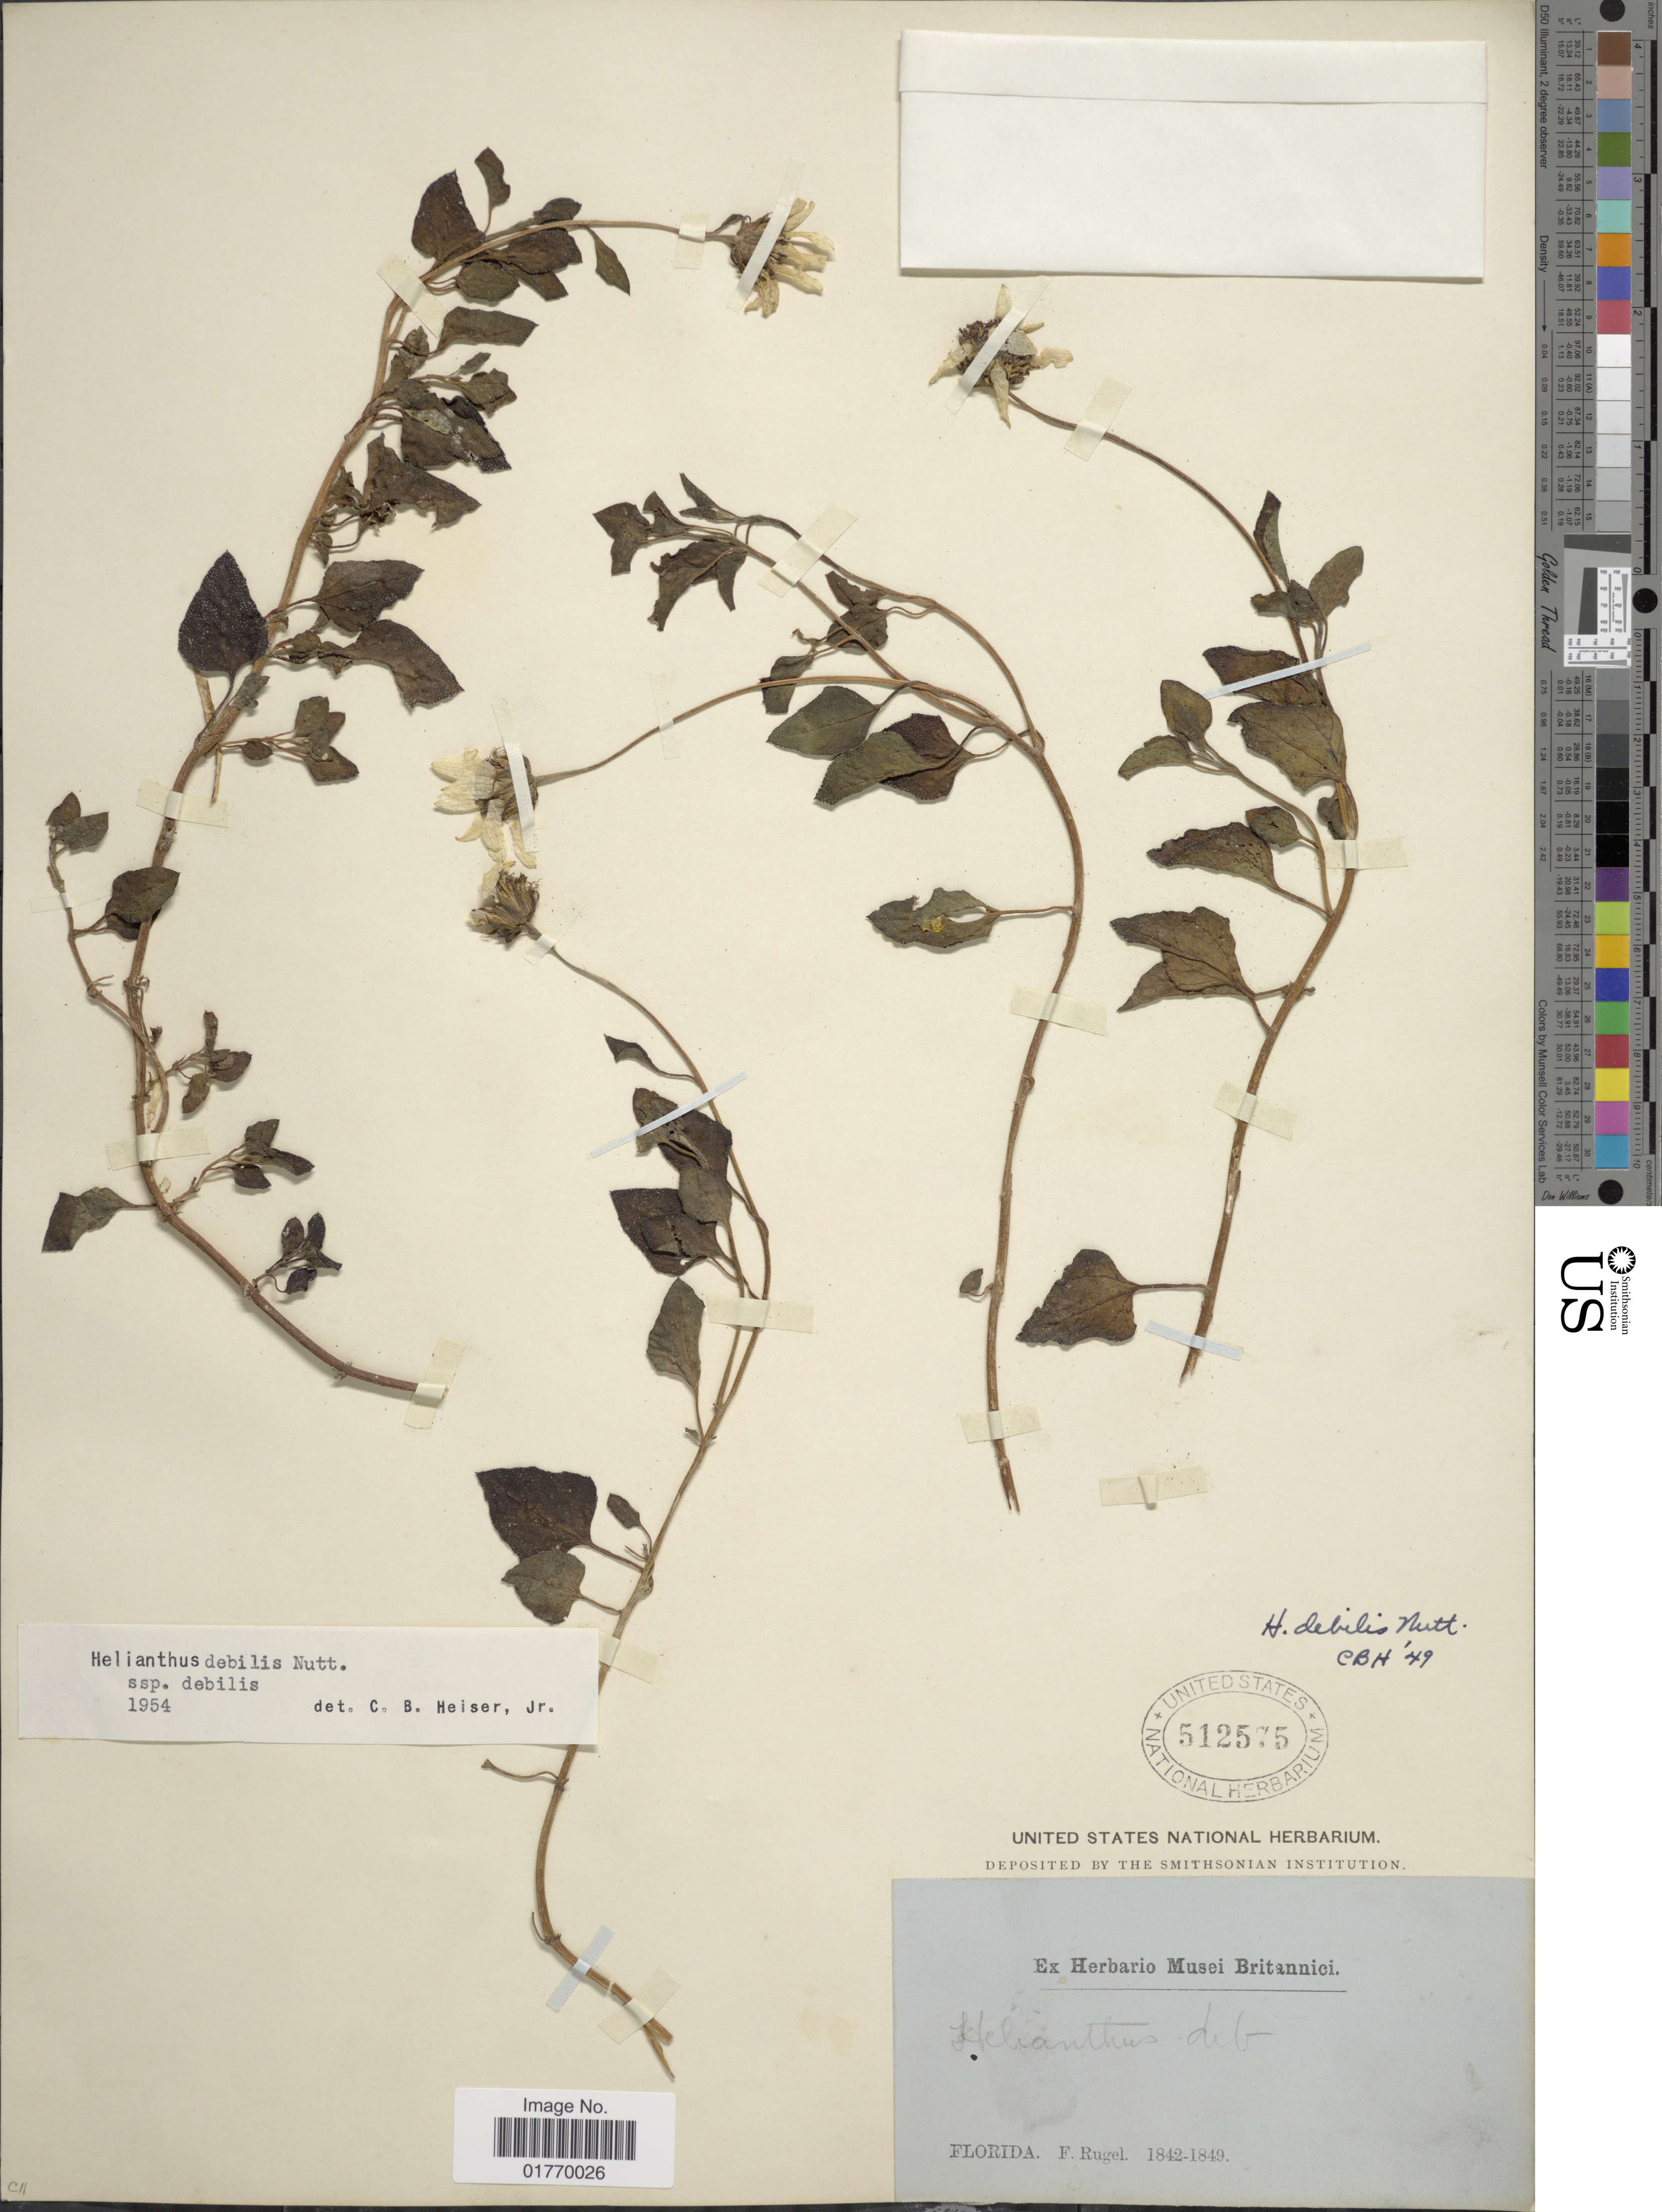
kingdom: Plantae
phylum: Tracheophyta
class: Magnoliopsida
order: Asterales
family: Asteraceae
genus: Helianthus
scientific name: Helianthus debilis subsp. debilis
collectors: F. Rugel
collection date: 1842/1849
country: United States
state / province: Florida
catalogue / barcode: US 512575